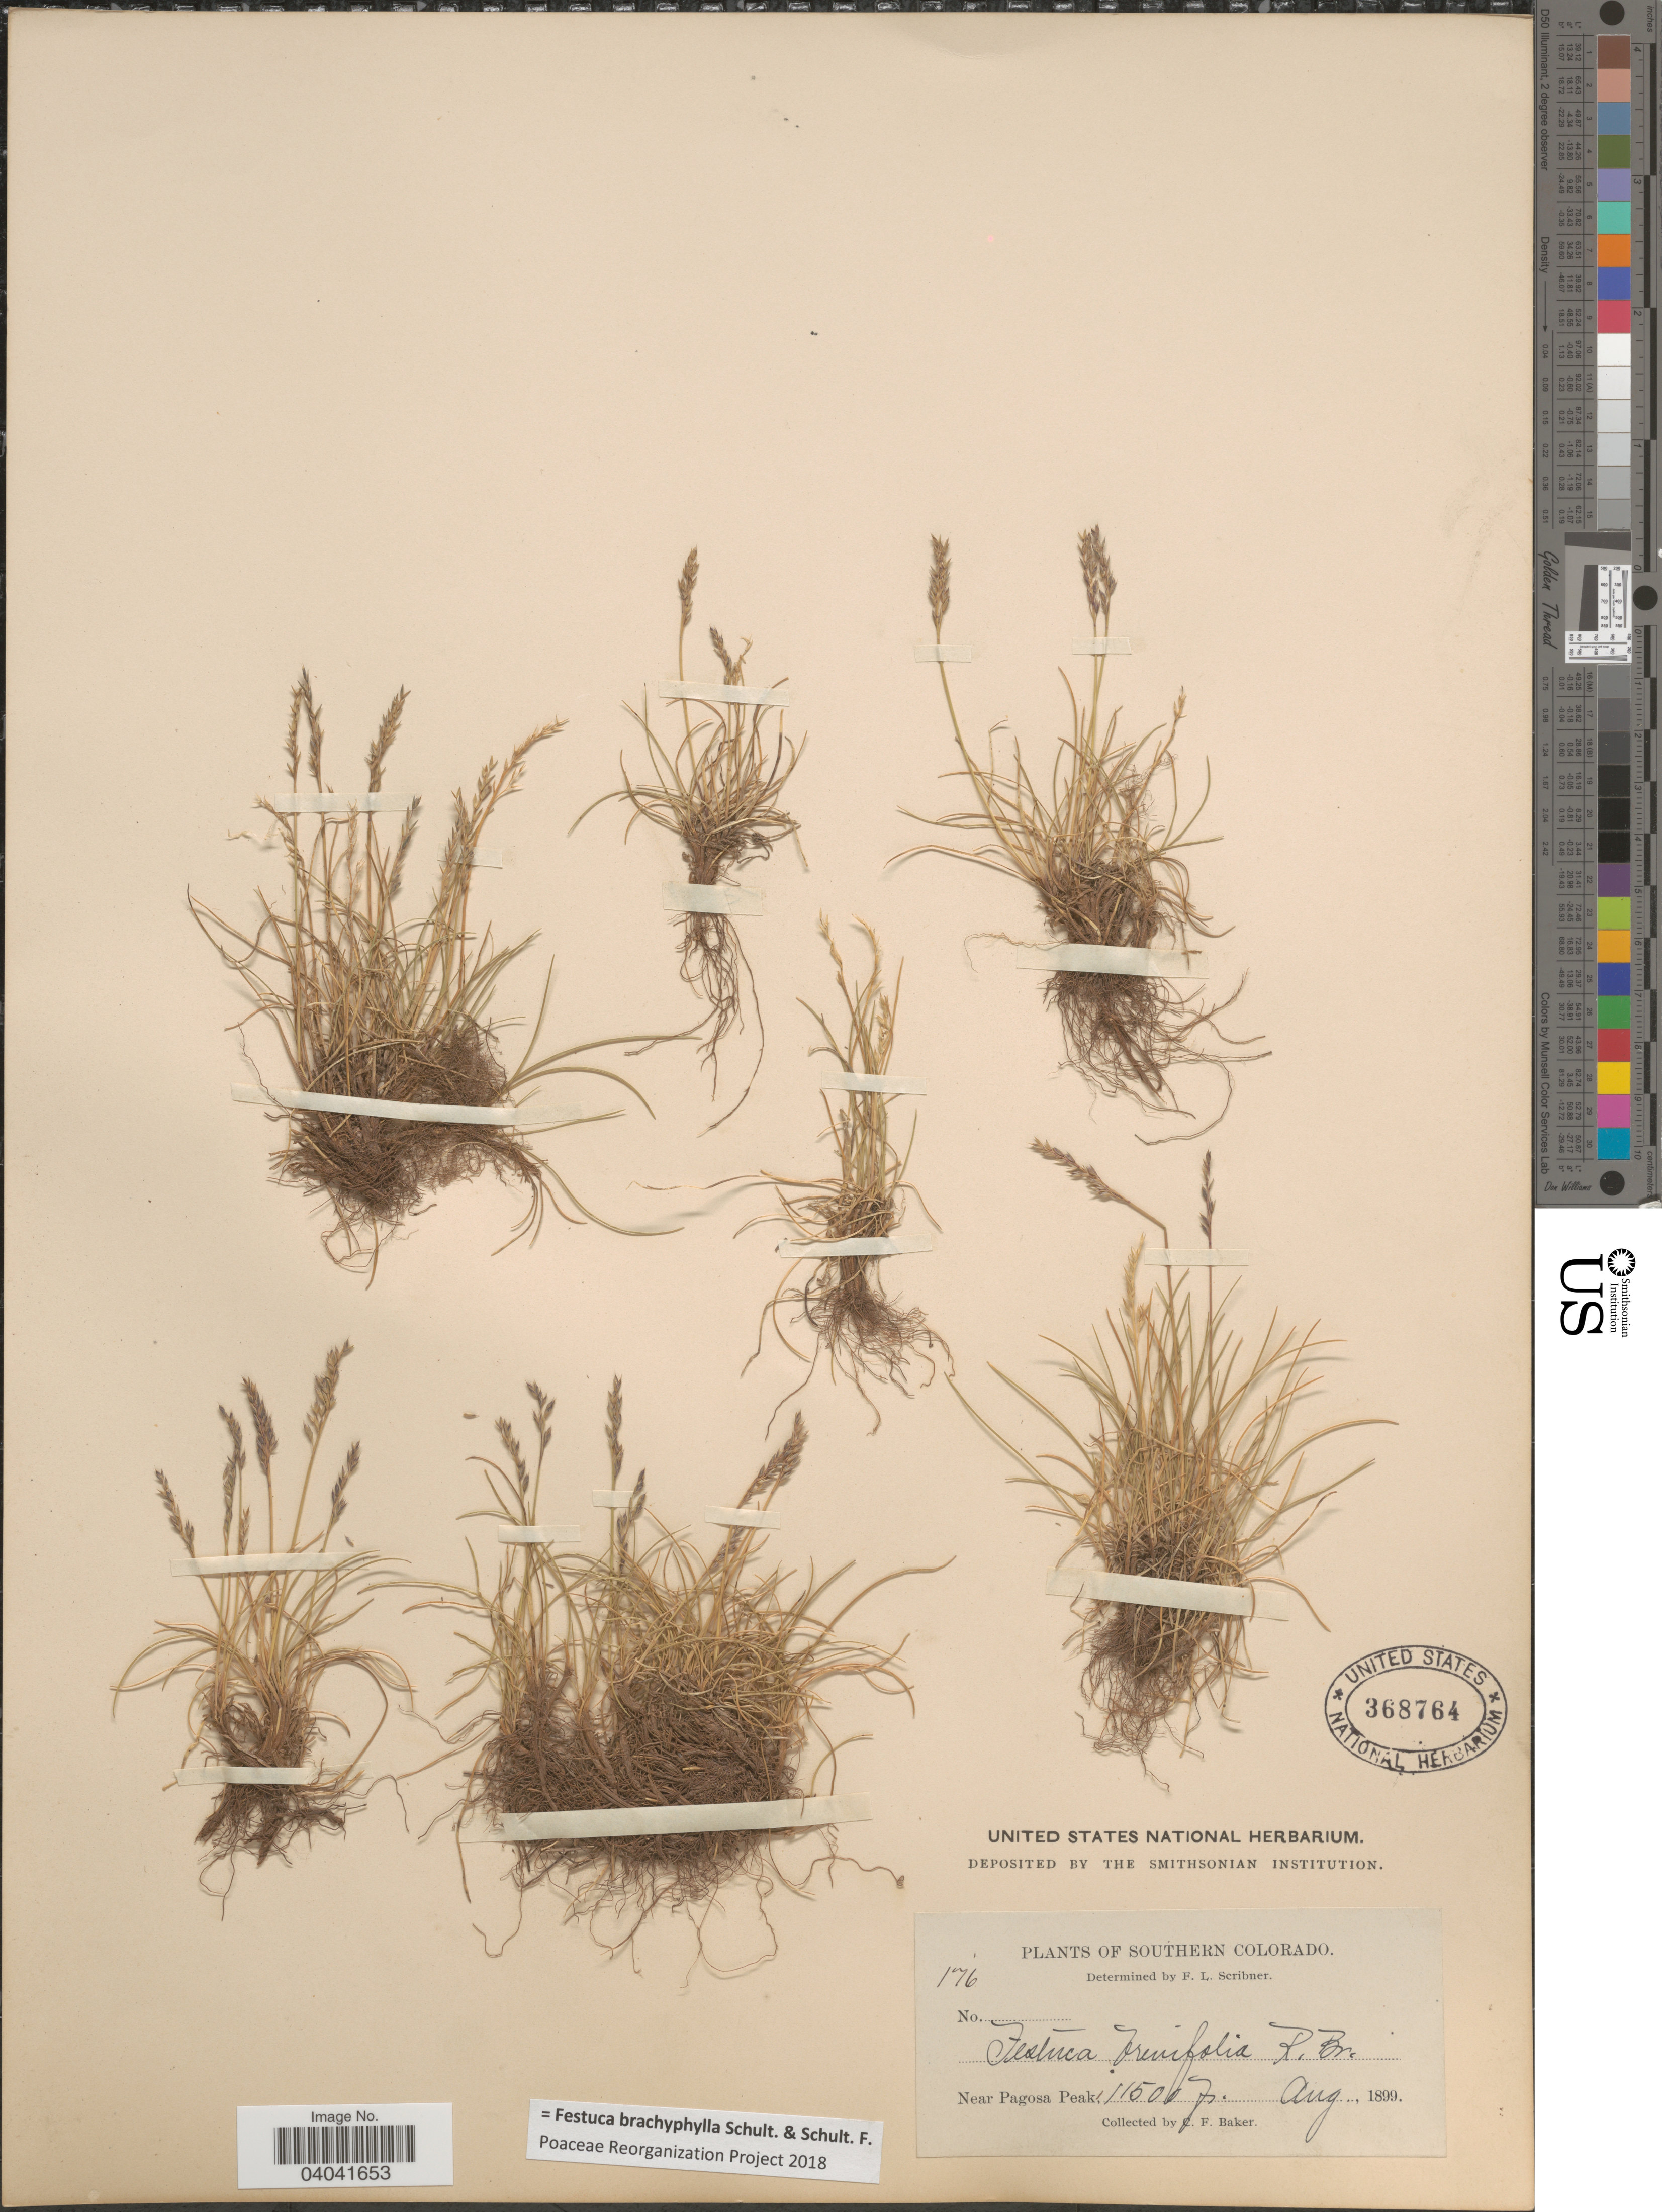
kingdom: Plantae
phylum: Tracheophyta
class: Liliopsida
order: Poales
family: Poaceae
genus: Festuca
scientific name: Festuca brachyphylla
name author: Schult. & Schult. f.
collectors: C. F. Baker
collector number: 176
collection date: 1899-08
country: United States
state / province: Colorado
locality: Southern Colorado. Near Pagosa Peak.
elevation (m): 3505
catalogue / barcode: US 368764